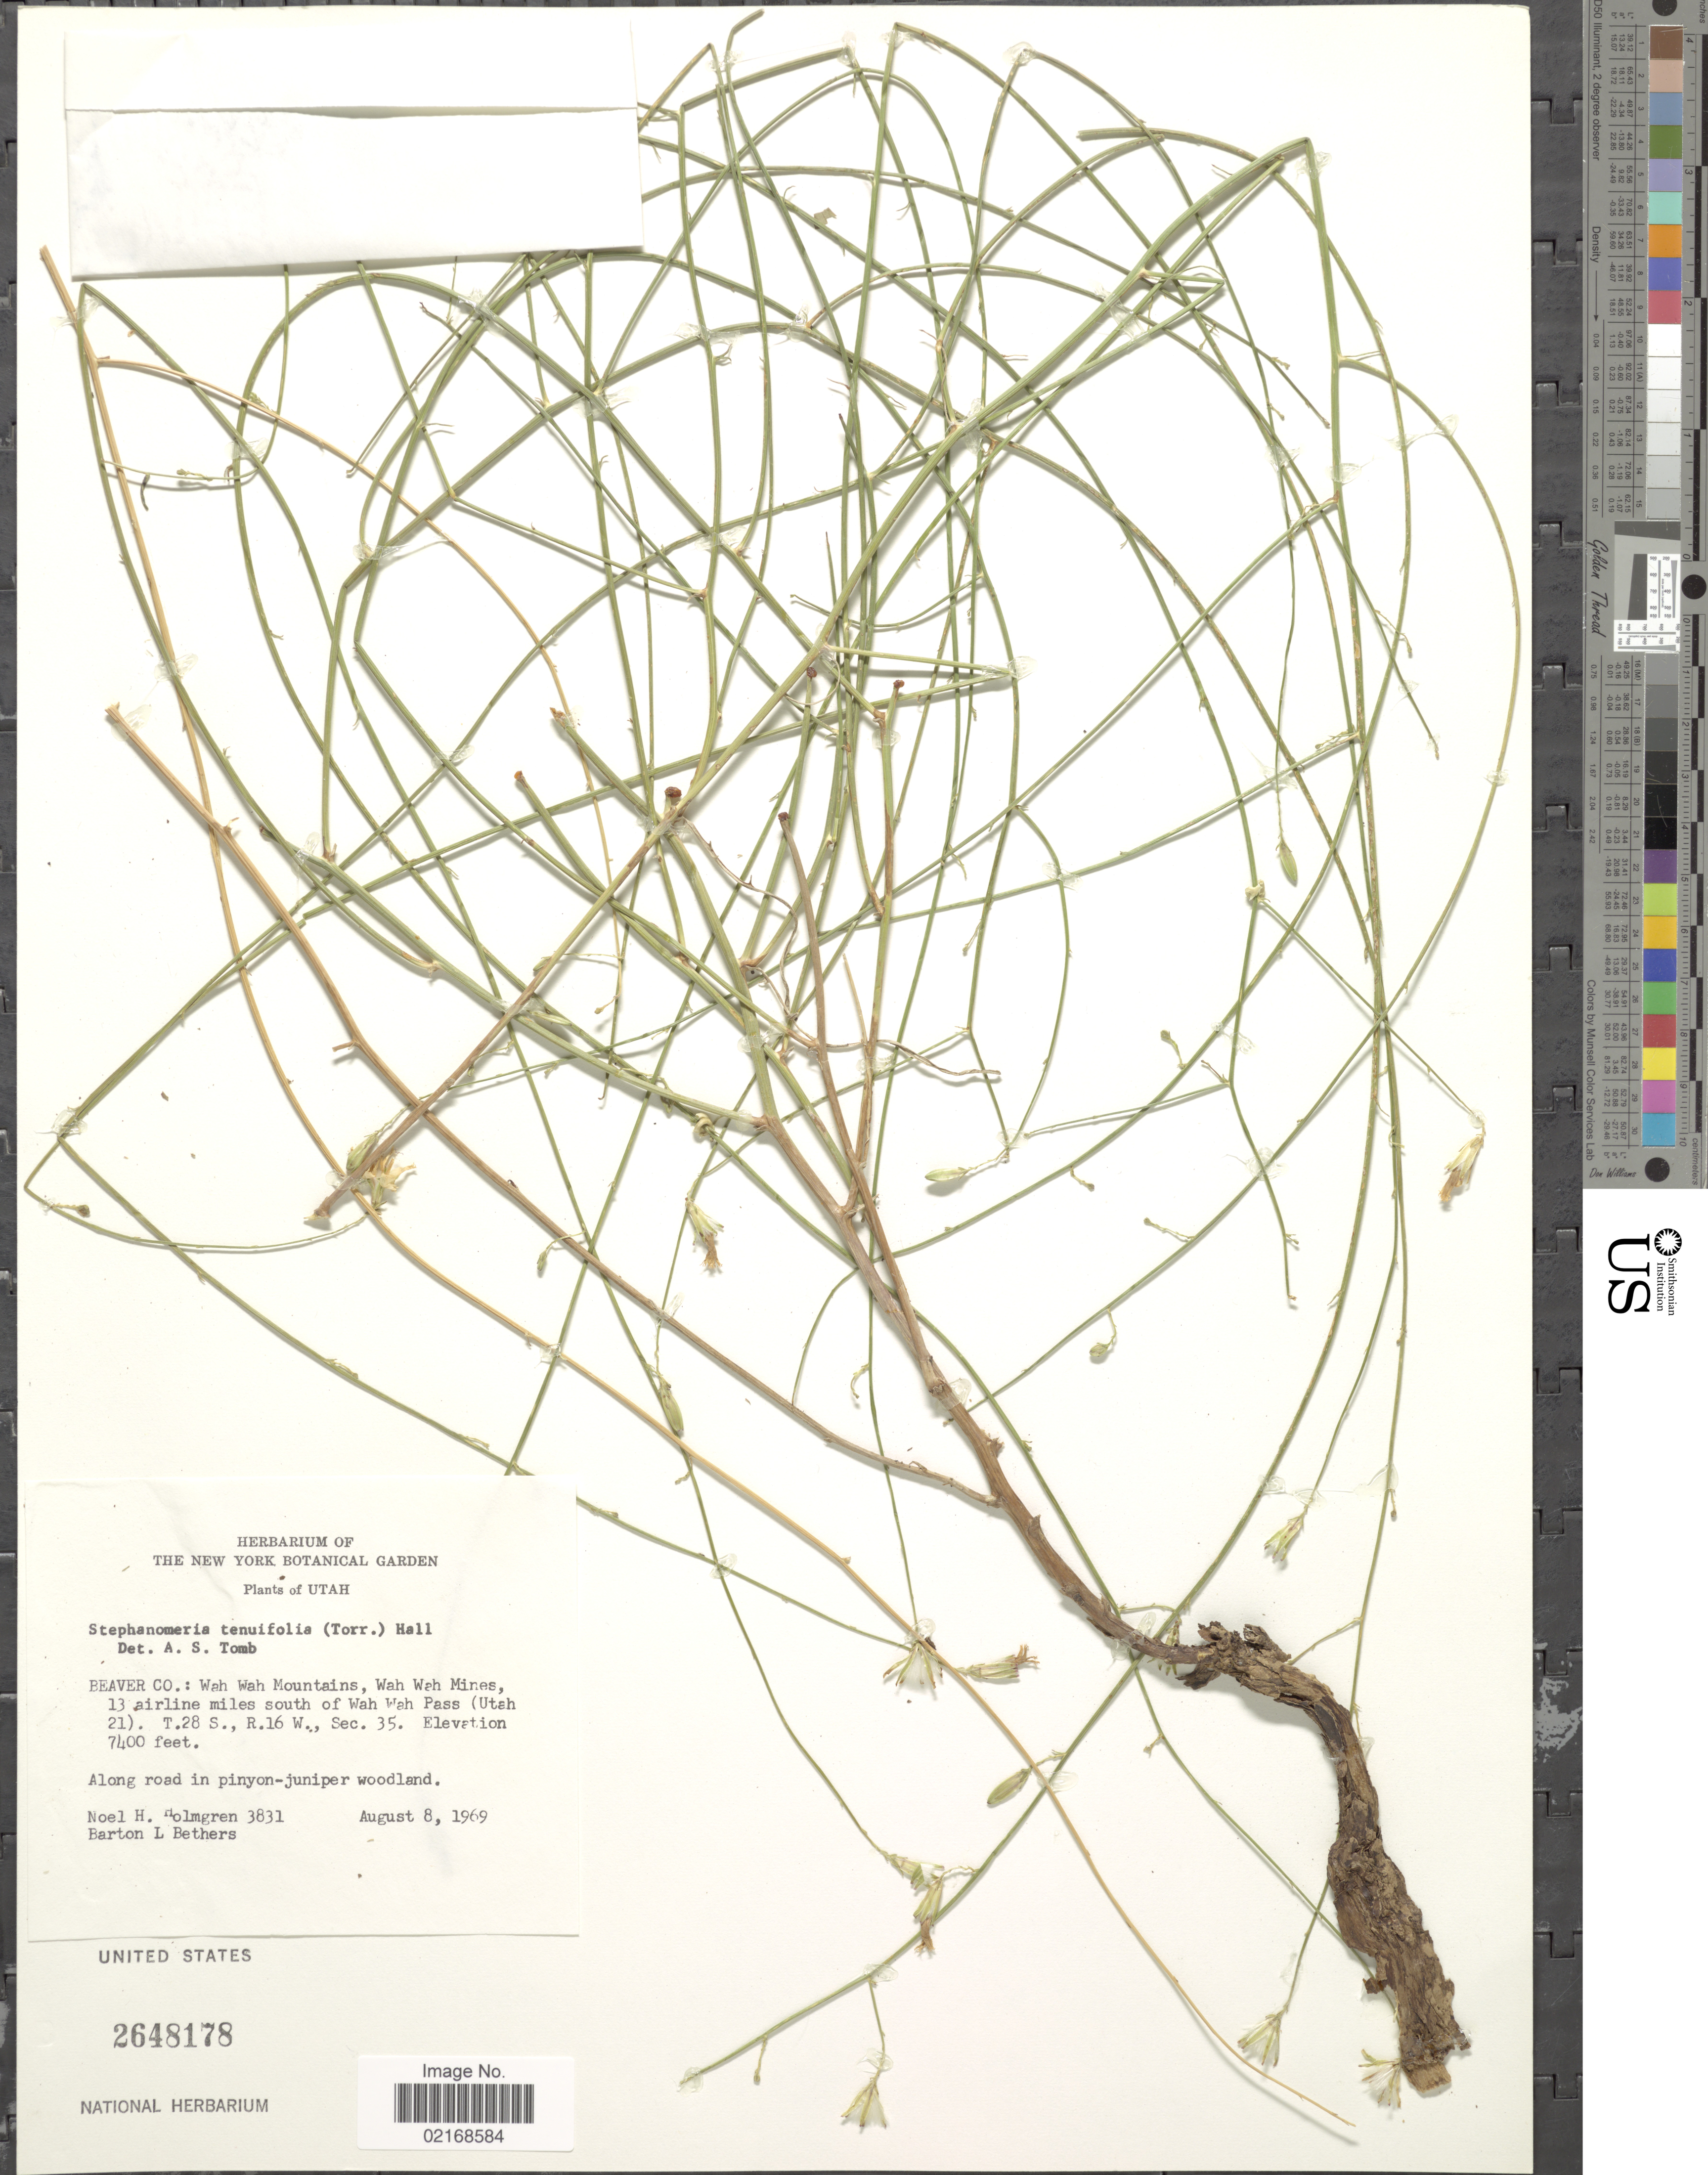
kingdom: Plantae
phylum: Tracheophyta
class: Magnoliopsida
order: Asterales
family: Asteraceae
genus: Stephanomeria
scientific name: Stephanomeria tenuifolia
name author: (Torr.) H.M. Hall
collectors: N. H. Holmgren & B. Bethers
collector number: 3831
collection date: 1969-08-08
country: United States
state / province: Utah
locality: Beaver Co.: Wah Wah Mountains, Wah Wah Mines, 13 airline miles south of Wah Wah Pass (Utah 21), T.28 S., R.16 W., Sec. 35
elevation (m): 2256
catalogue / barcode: US 2648178